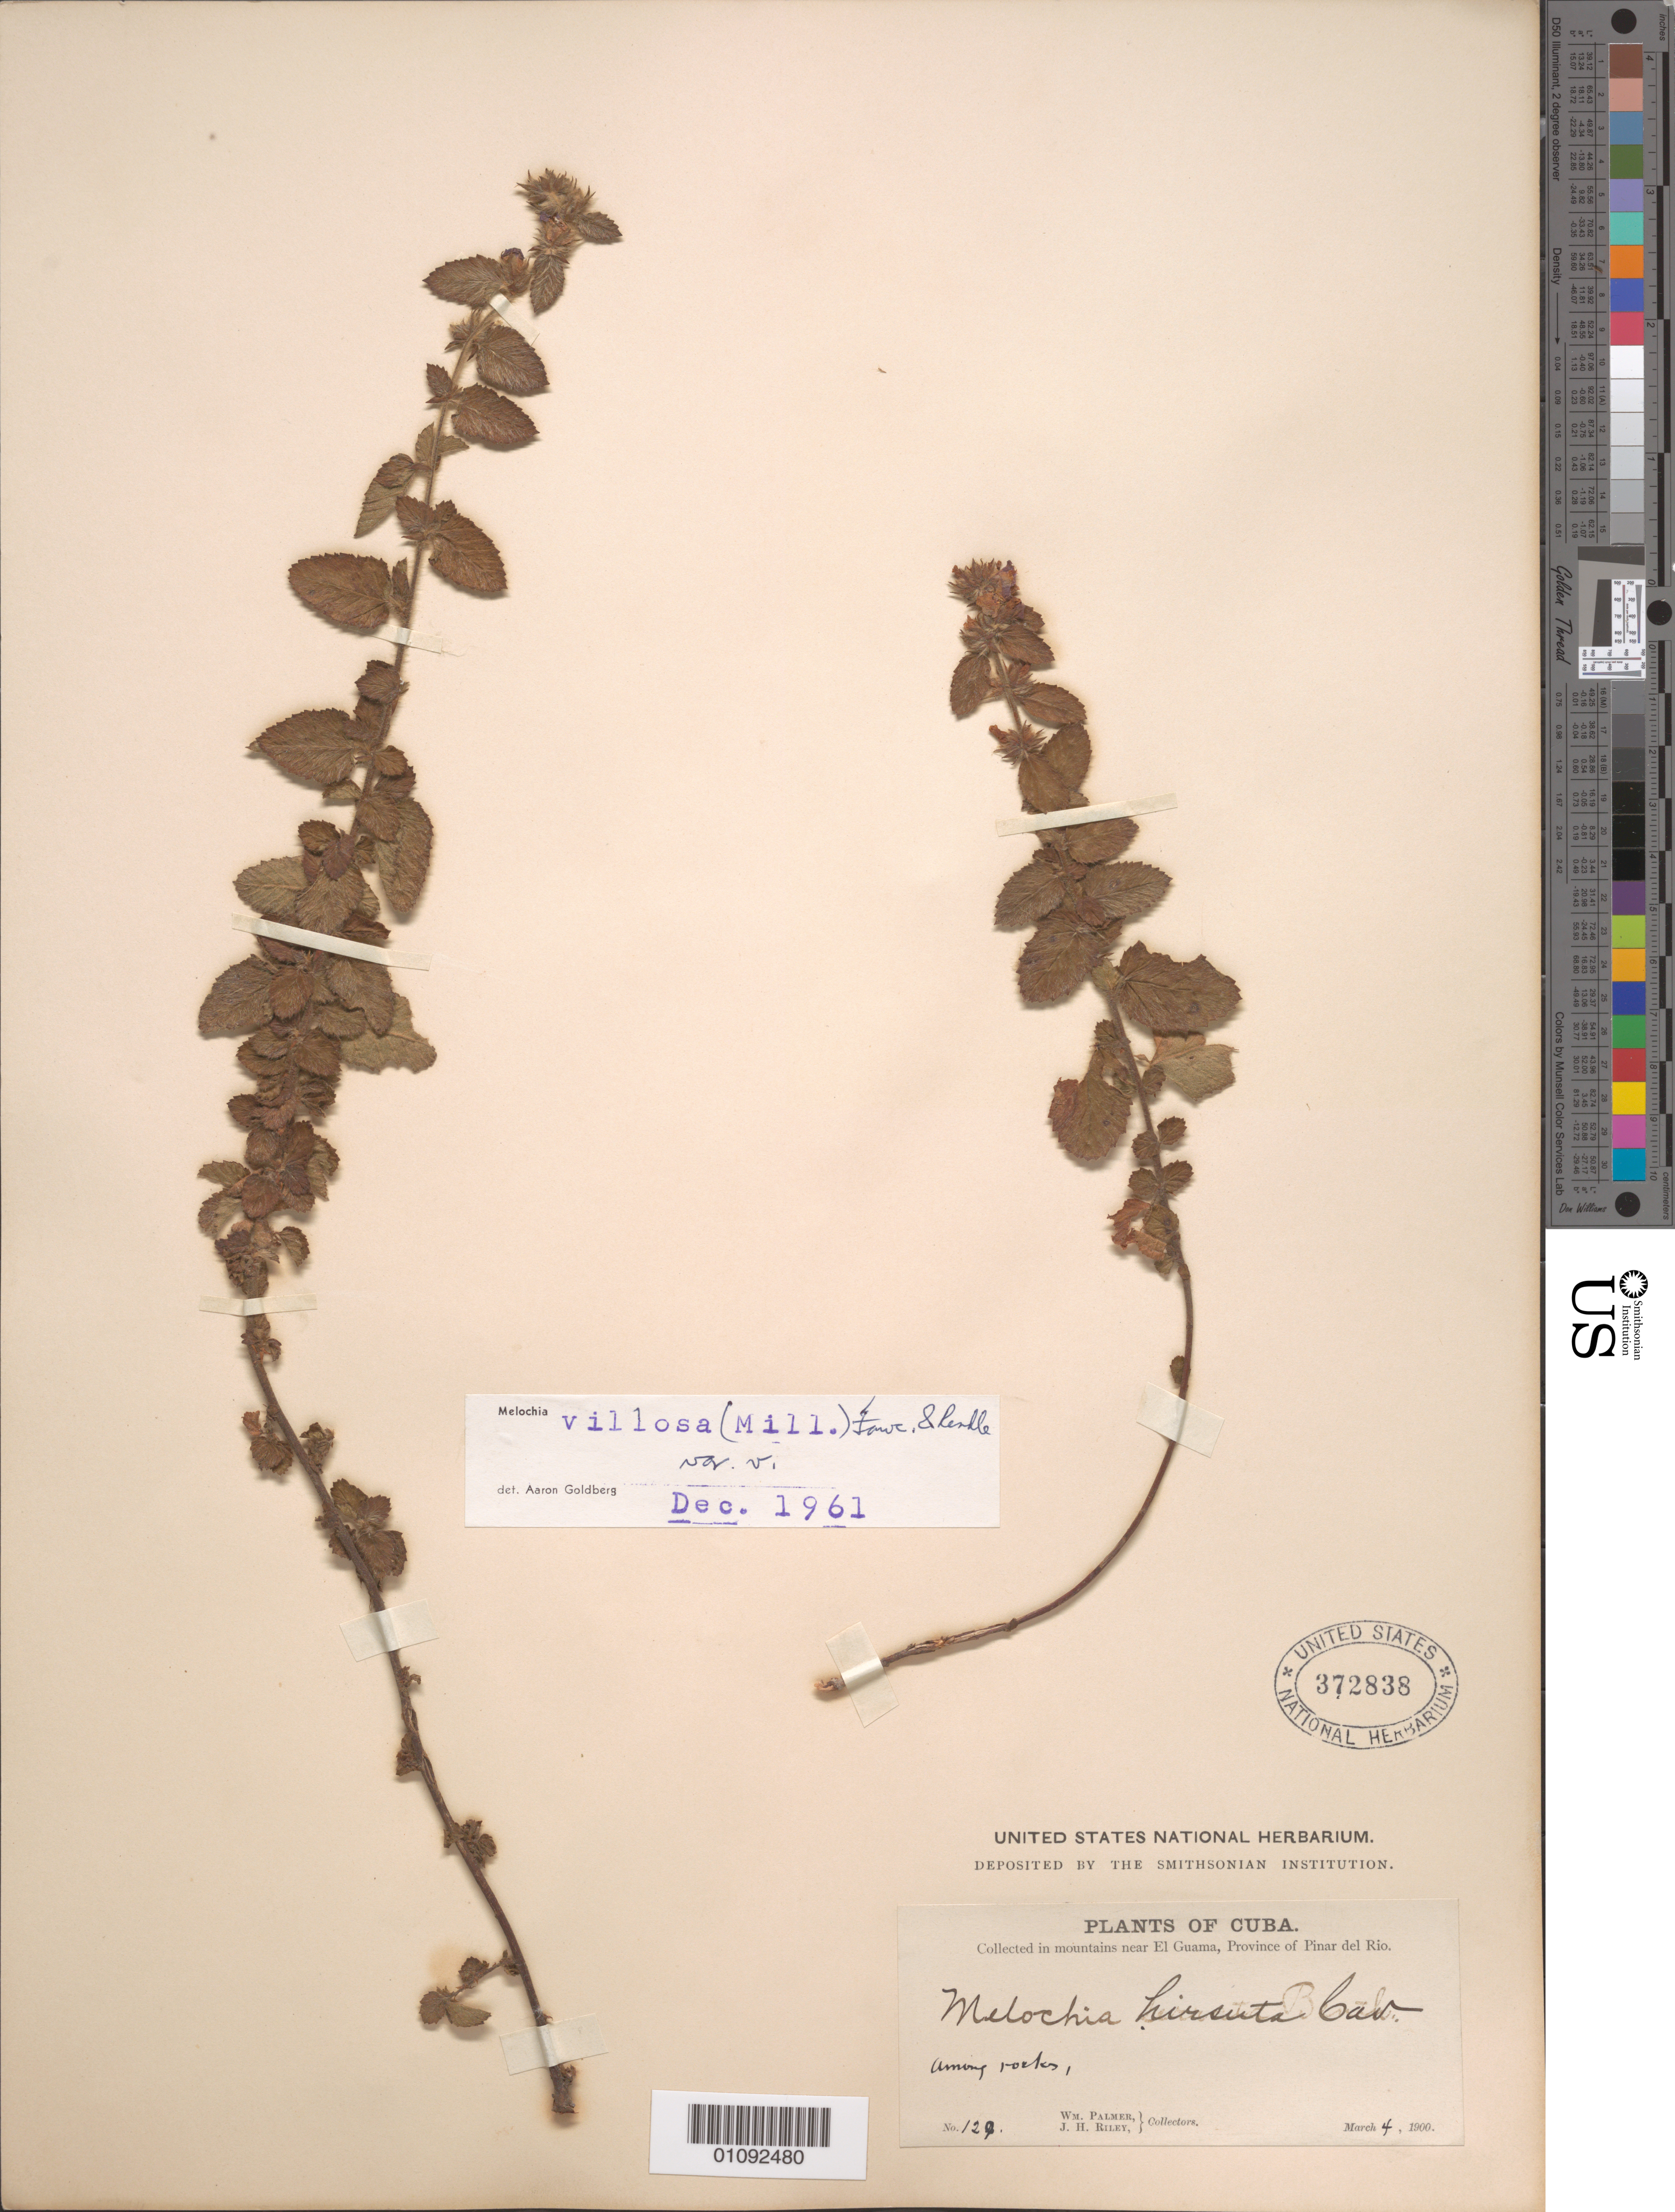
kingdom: Plantae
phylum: Tracheophyta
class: Magnoliopsida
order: Malvales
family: Malvaceae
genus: Melochia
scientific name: Melochia spicata var. spicata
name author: (L.) Fryxell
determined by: Dorr, L. J., (BOT), Smithsonian Institution - National Museum of Natural History (UNITED STATES)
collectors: W. Palmer & J. H. Riley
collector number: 129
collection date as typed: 04 Mar 1900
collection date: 1900-03-04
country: Cuba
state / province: Pinar del Rio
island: Cuba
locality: In Mountains near El Guama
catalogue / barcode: US 372838